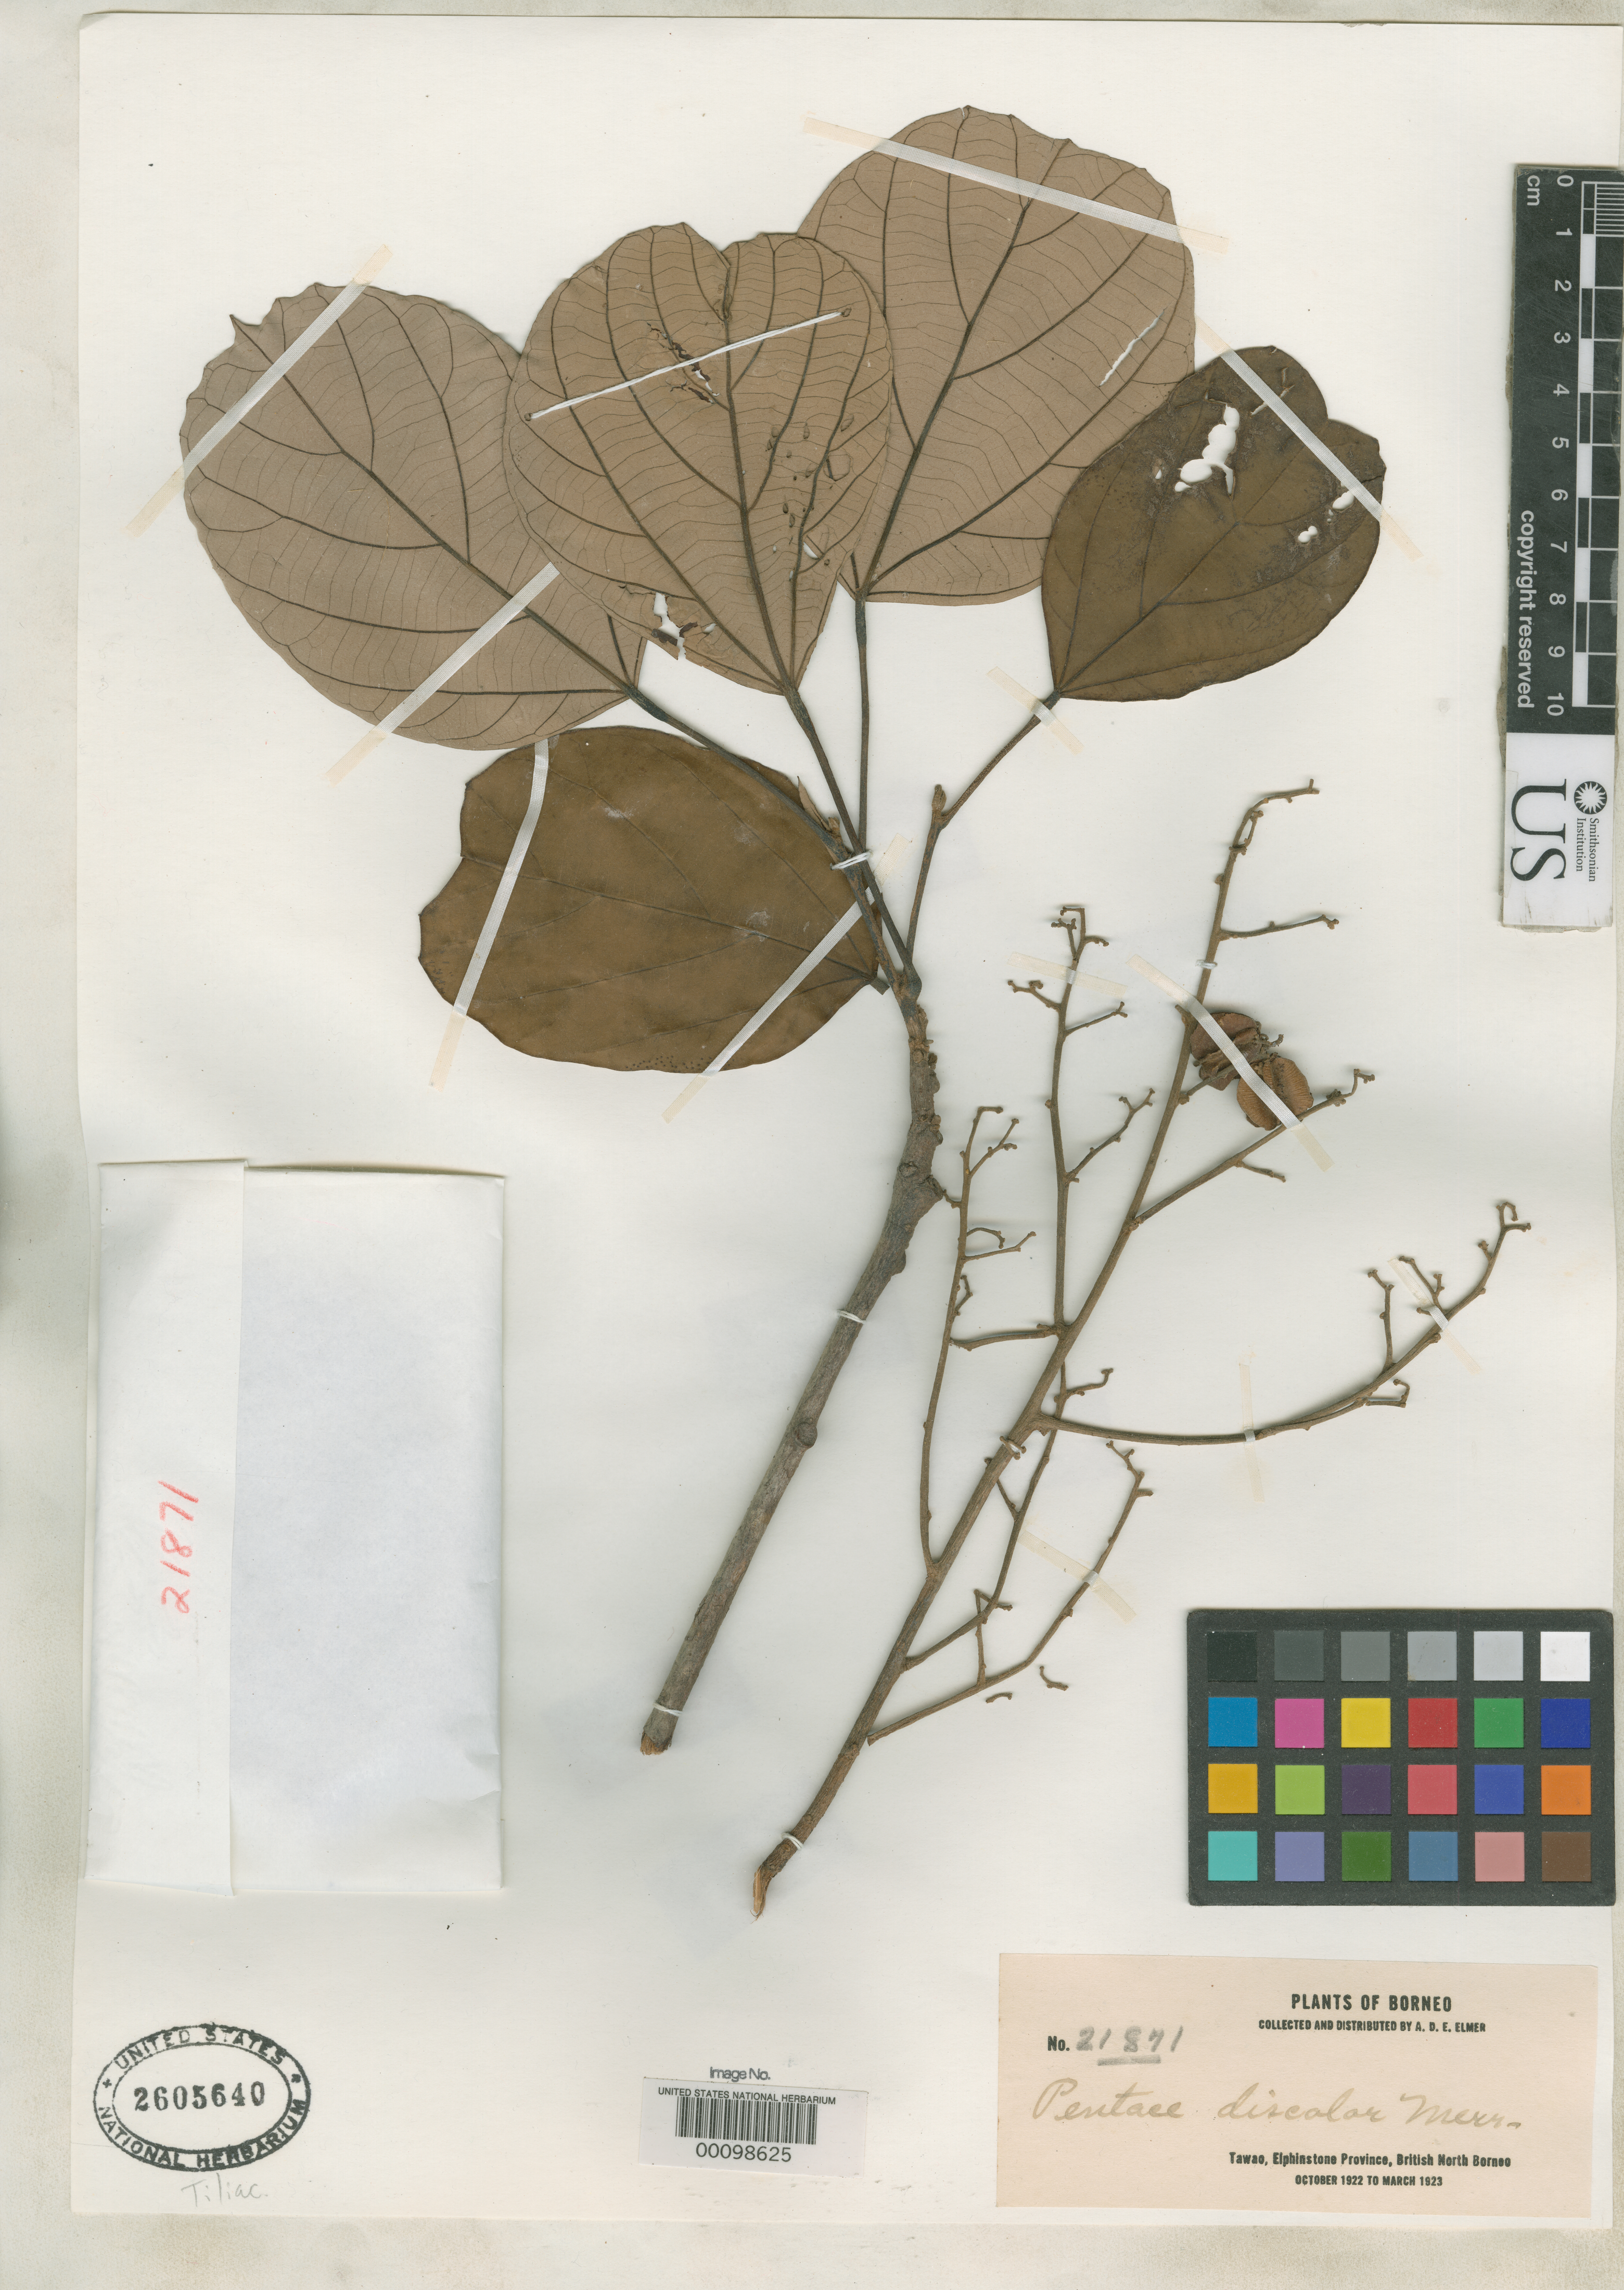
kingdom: Plantae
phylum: Tracheophyta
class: Magnoliopsida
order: Malvales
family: Malvaceae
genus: Pentace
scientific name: Pentace discolor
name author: Merr.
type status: Isotype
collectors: A. D. E. Elmer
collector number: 21871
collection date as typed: Oct 1922 to -- Mar 1923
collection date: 1922-10/1923-03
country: Malaysia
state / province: Sabah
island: Borneo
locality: Near Tawao.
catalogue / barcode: US 2605640